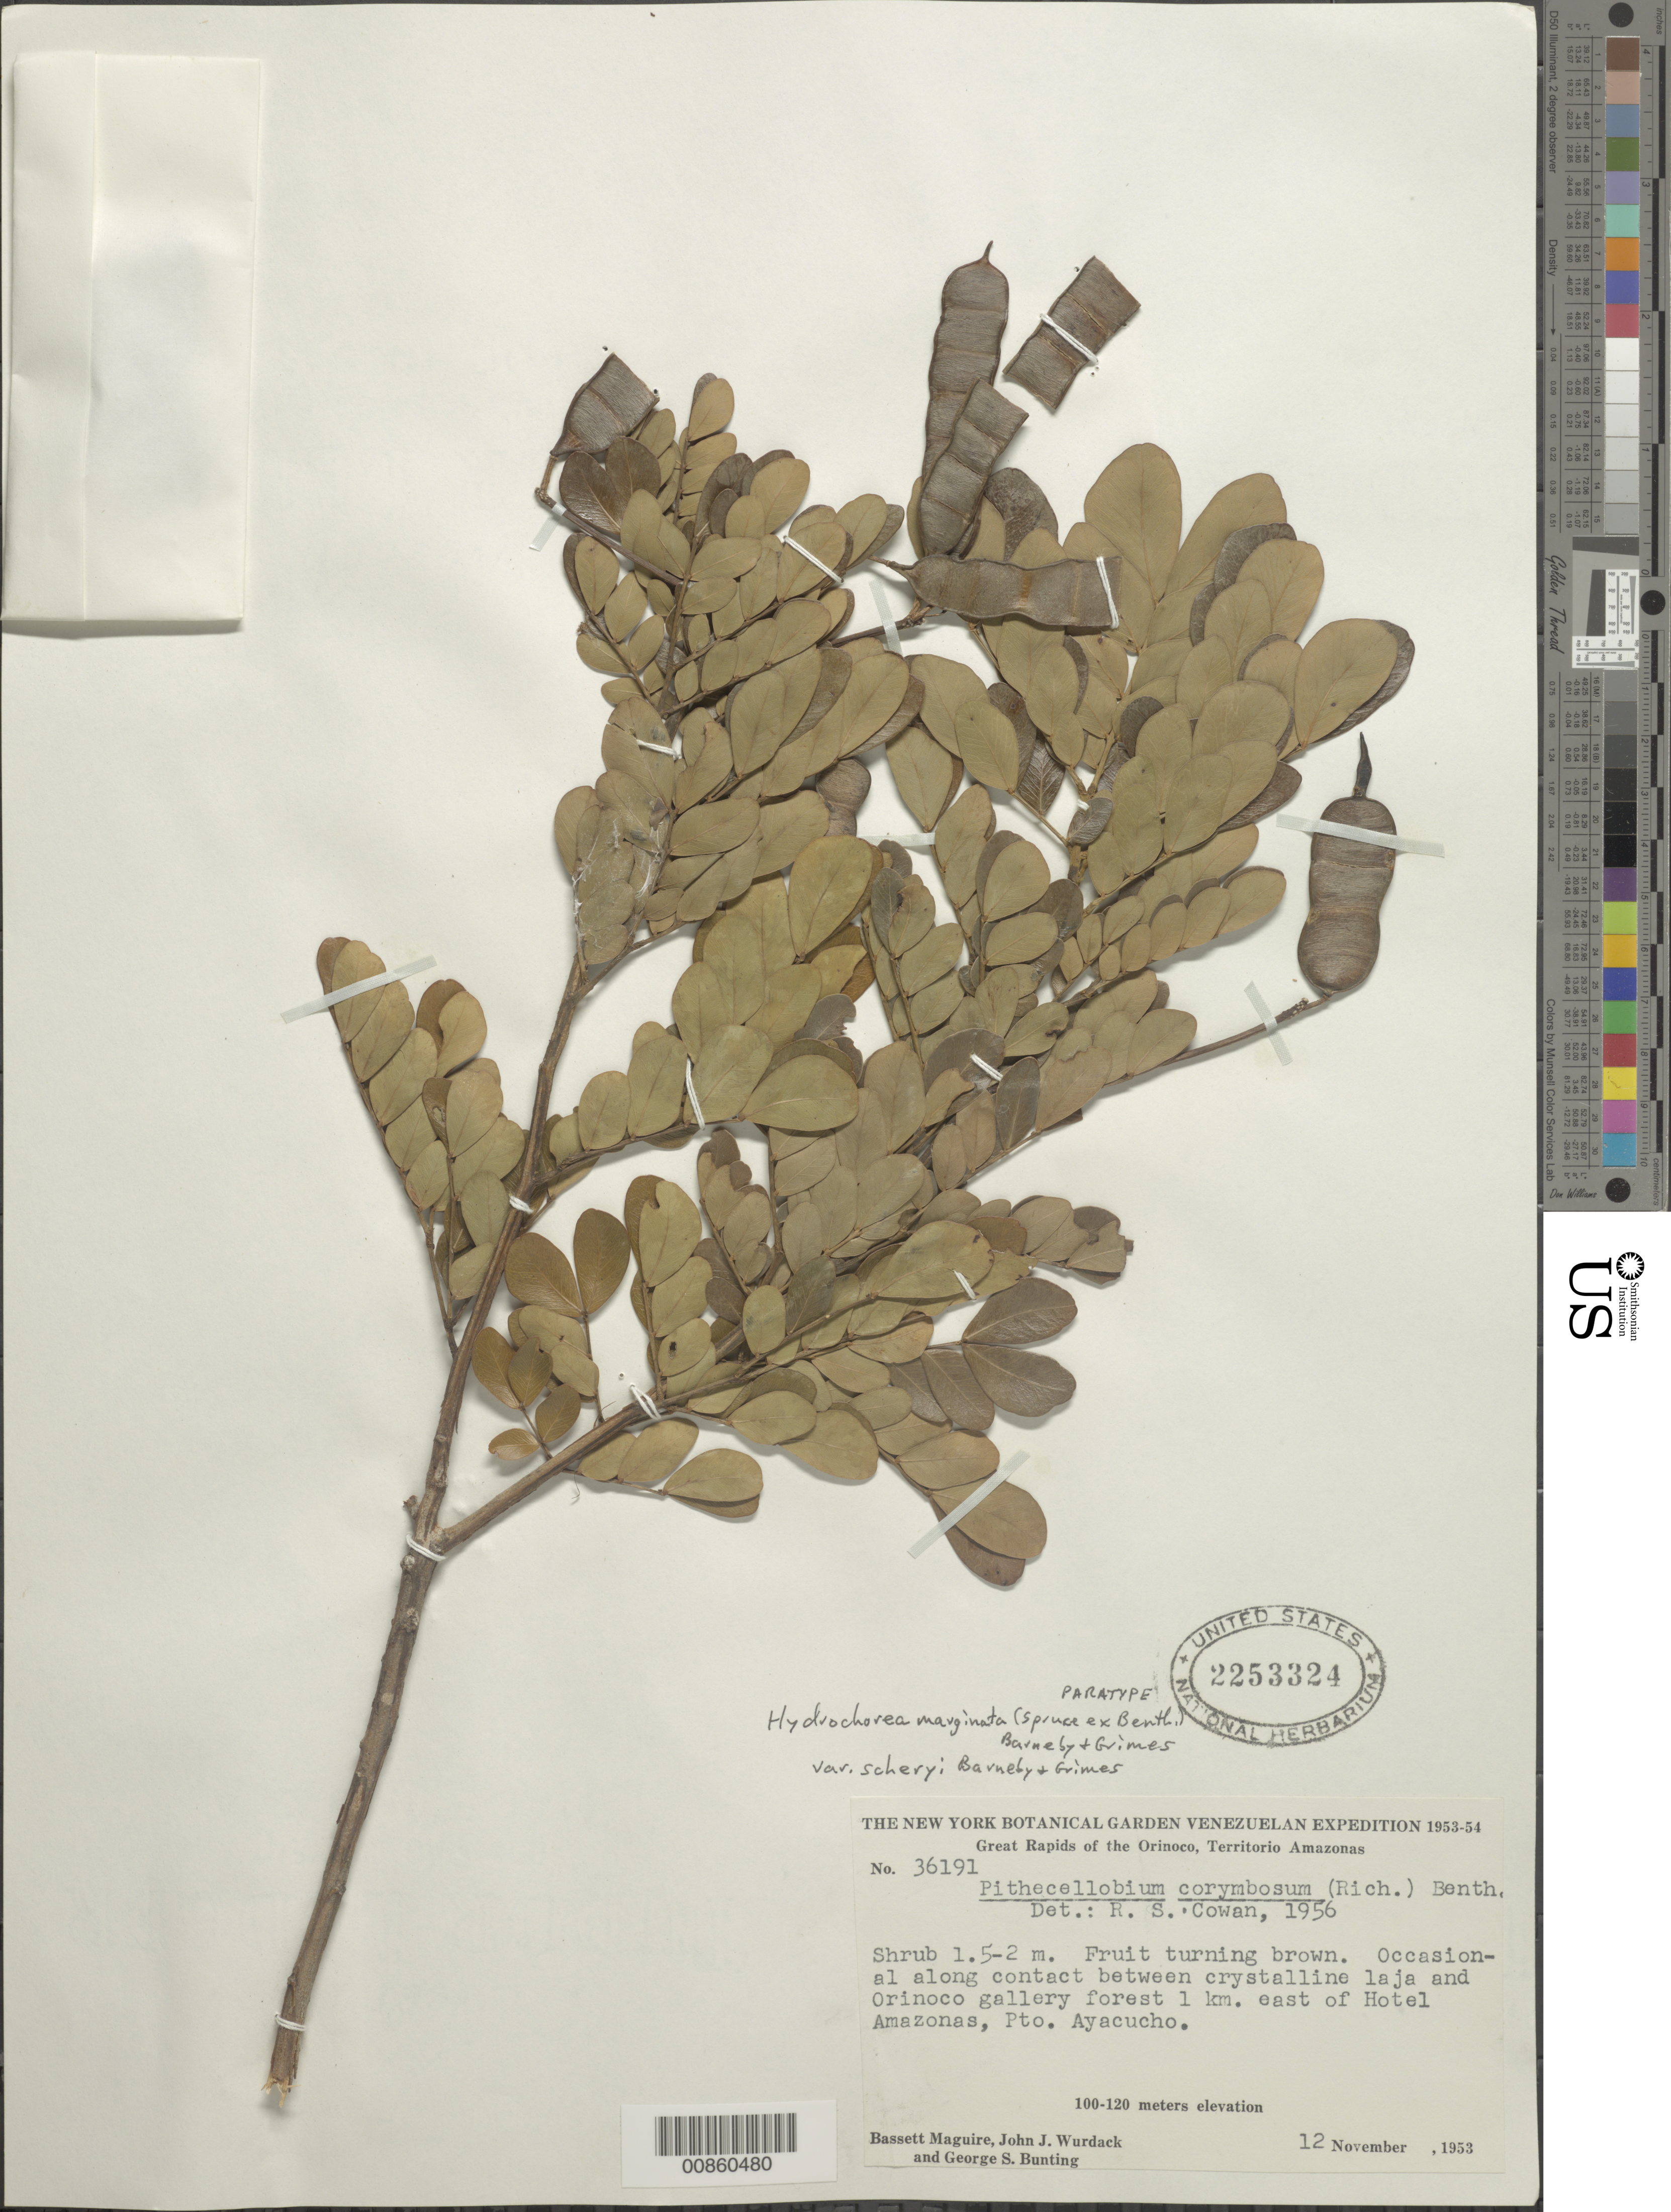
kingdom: Plantae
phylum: Tracheophyta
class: Magnoliopsida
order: Fabales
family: Fabaceae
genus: Hydrochorea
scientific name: Hydrochorea panurensis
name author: (Spruce ex Benth.) M.V.B. Soares et al.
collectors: B. Maguire, J. J. Wurdack & G. S. Bunting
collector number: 36191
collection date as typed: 12-Nov-53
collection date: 1953-11-12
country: Venezuela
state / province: Amazonas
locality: Orinoco R., Puerto Ayacucho, 1 km E of Hotel Amazonas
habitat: Along contact between crystalline laja and Orinoco gallery forest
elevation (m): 100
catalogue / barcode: US 2253324